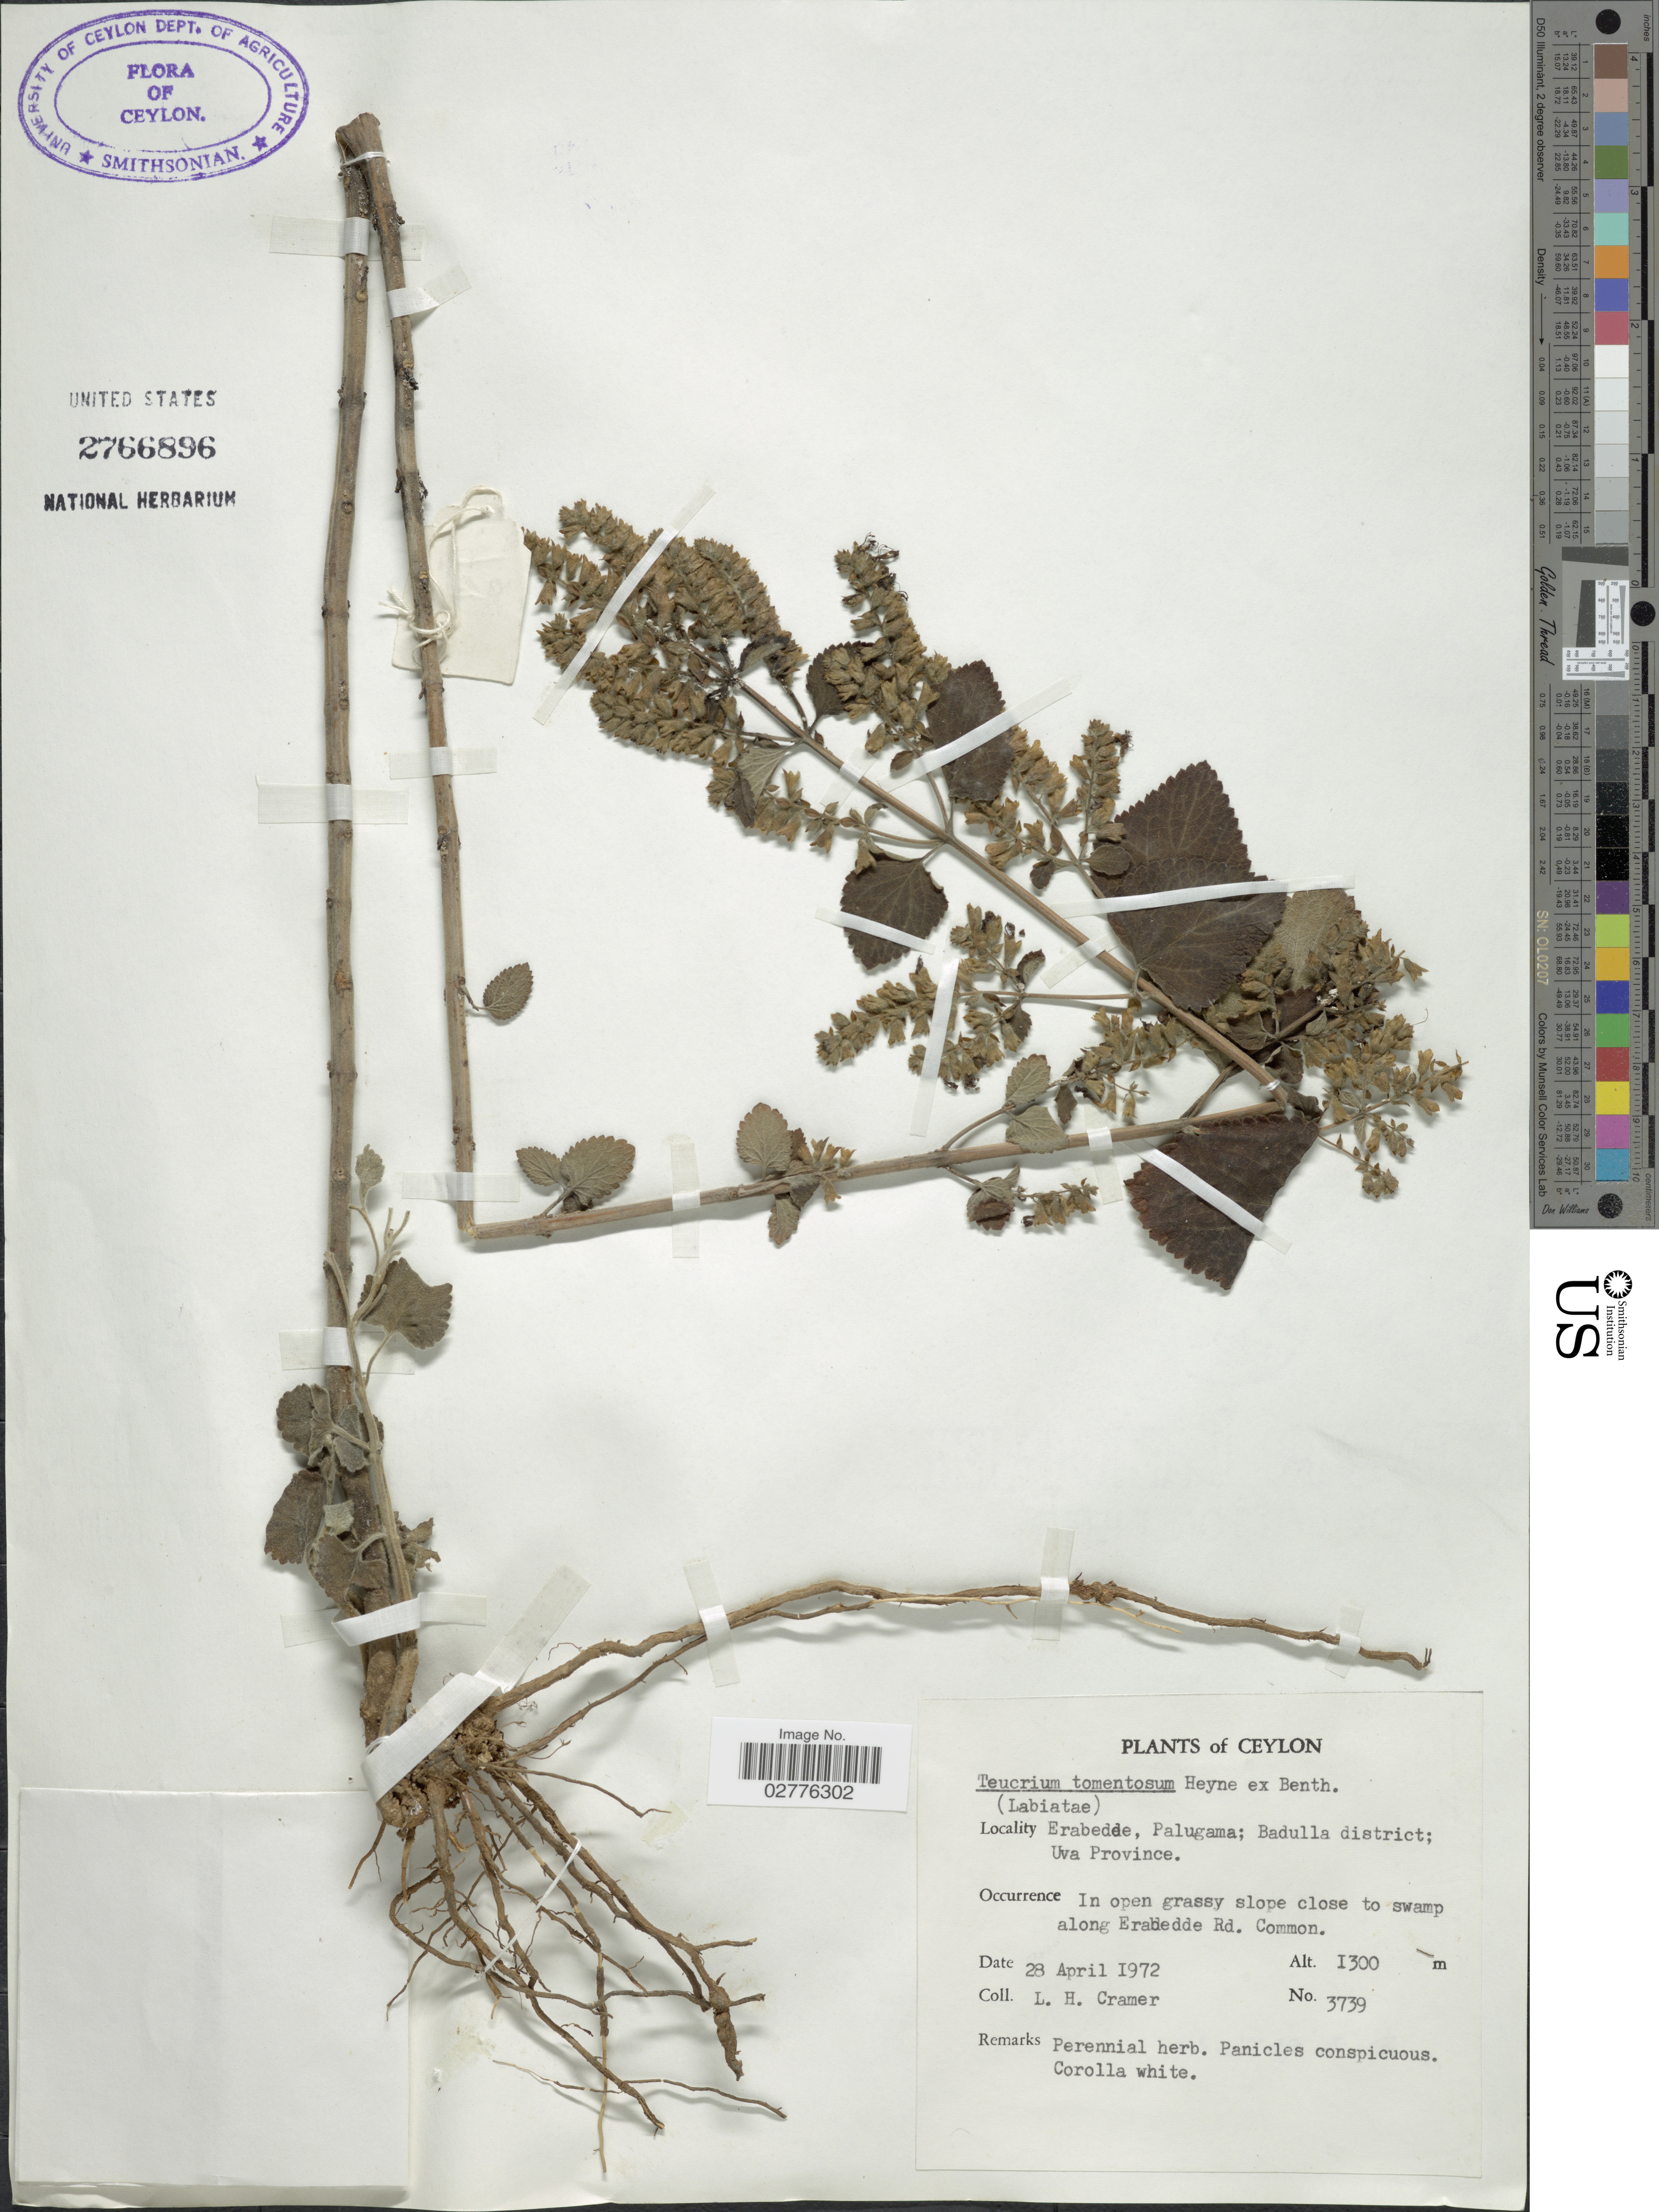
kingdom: Plantae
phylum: Tracheophyta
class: Magnoliopsida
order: Lamiales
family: Lamiaceae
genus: Teucrium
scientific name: Teucrium tomentosum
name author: Lam.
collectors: L. H. Cramer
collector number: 3739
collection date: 1972-04-28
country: Sri Lanka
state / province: Uva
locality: Ceylon, Erabedde, Palugama; Badulla district, in open grassy slope close to swamp along Erabedde Rd.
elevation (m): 1300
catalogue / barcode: US 2766896